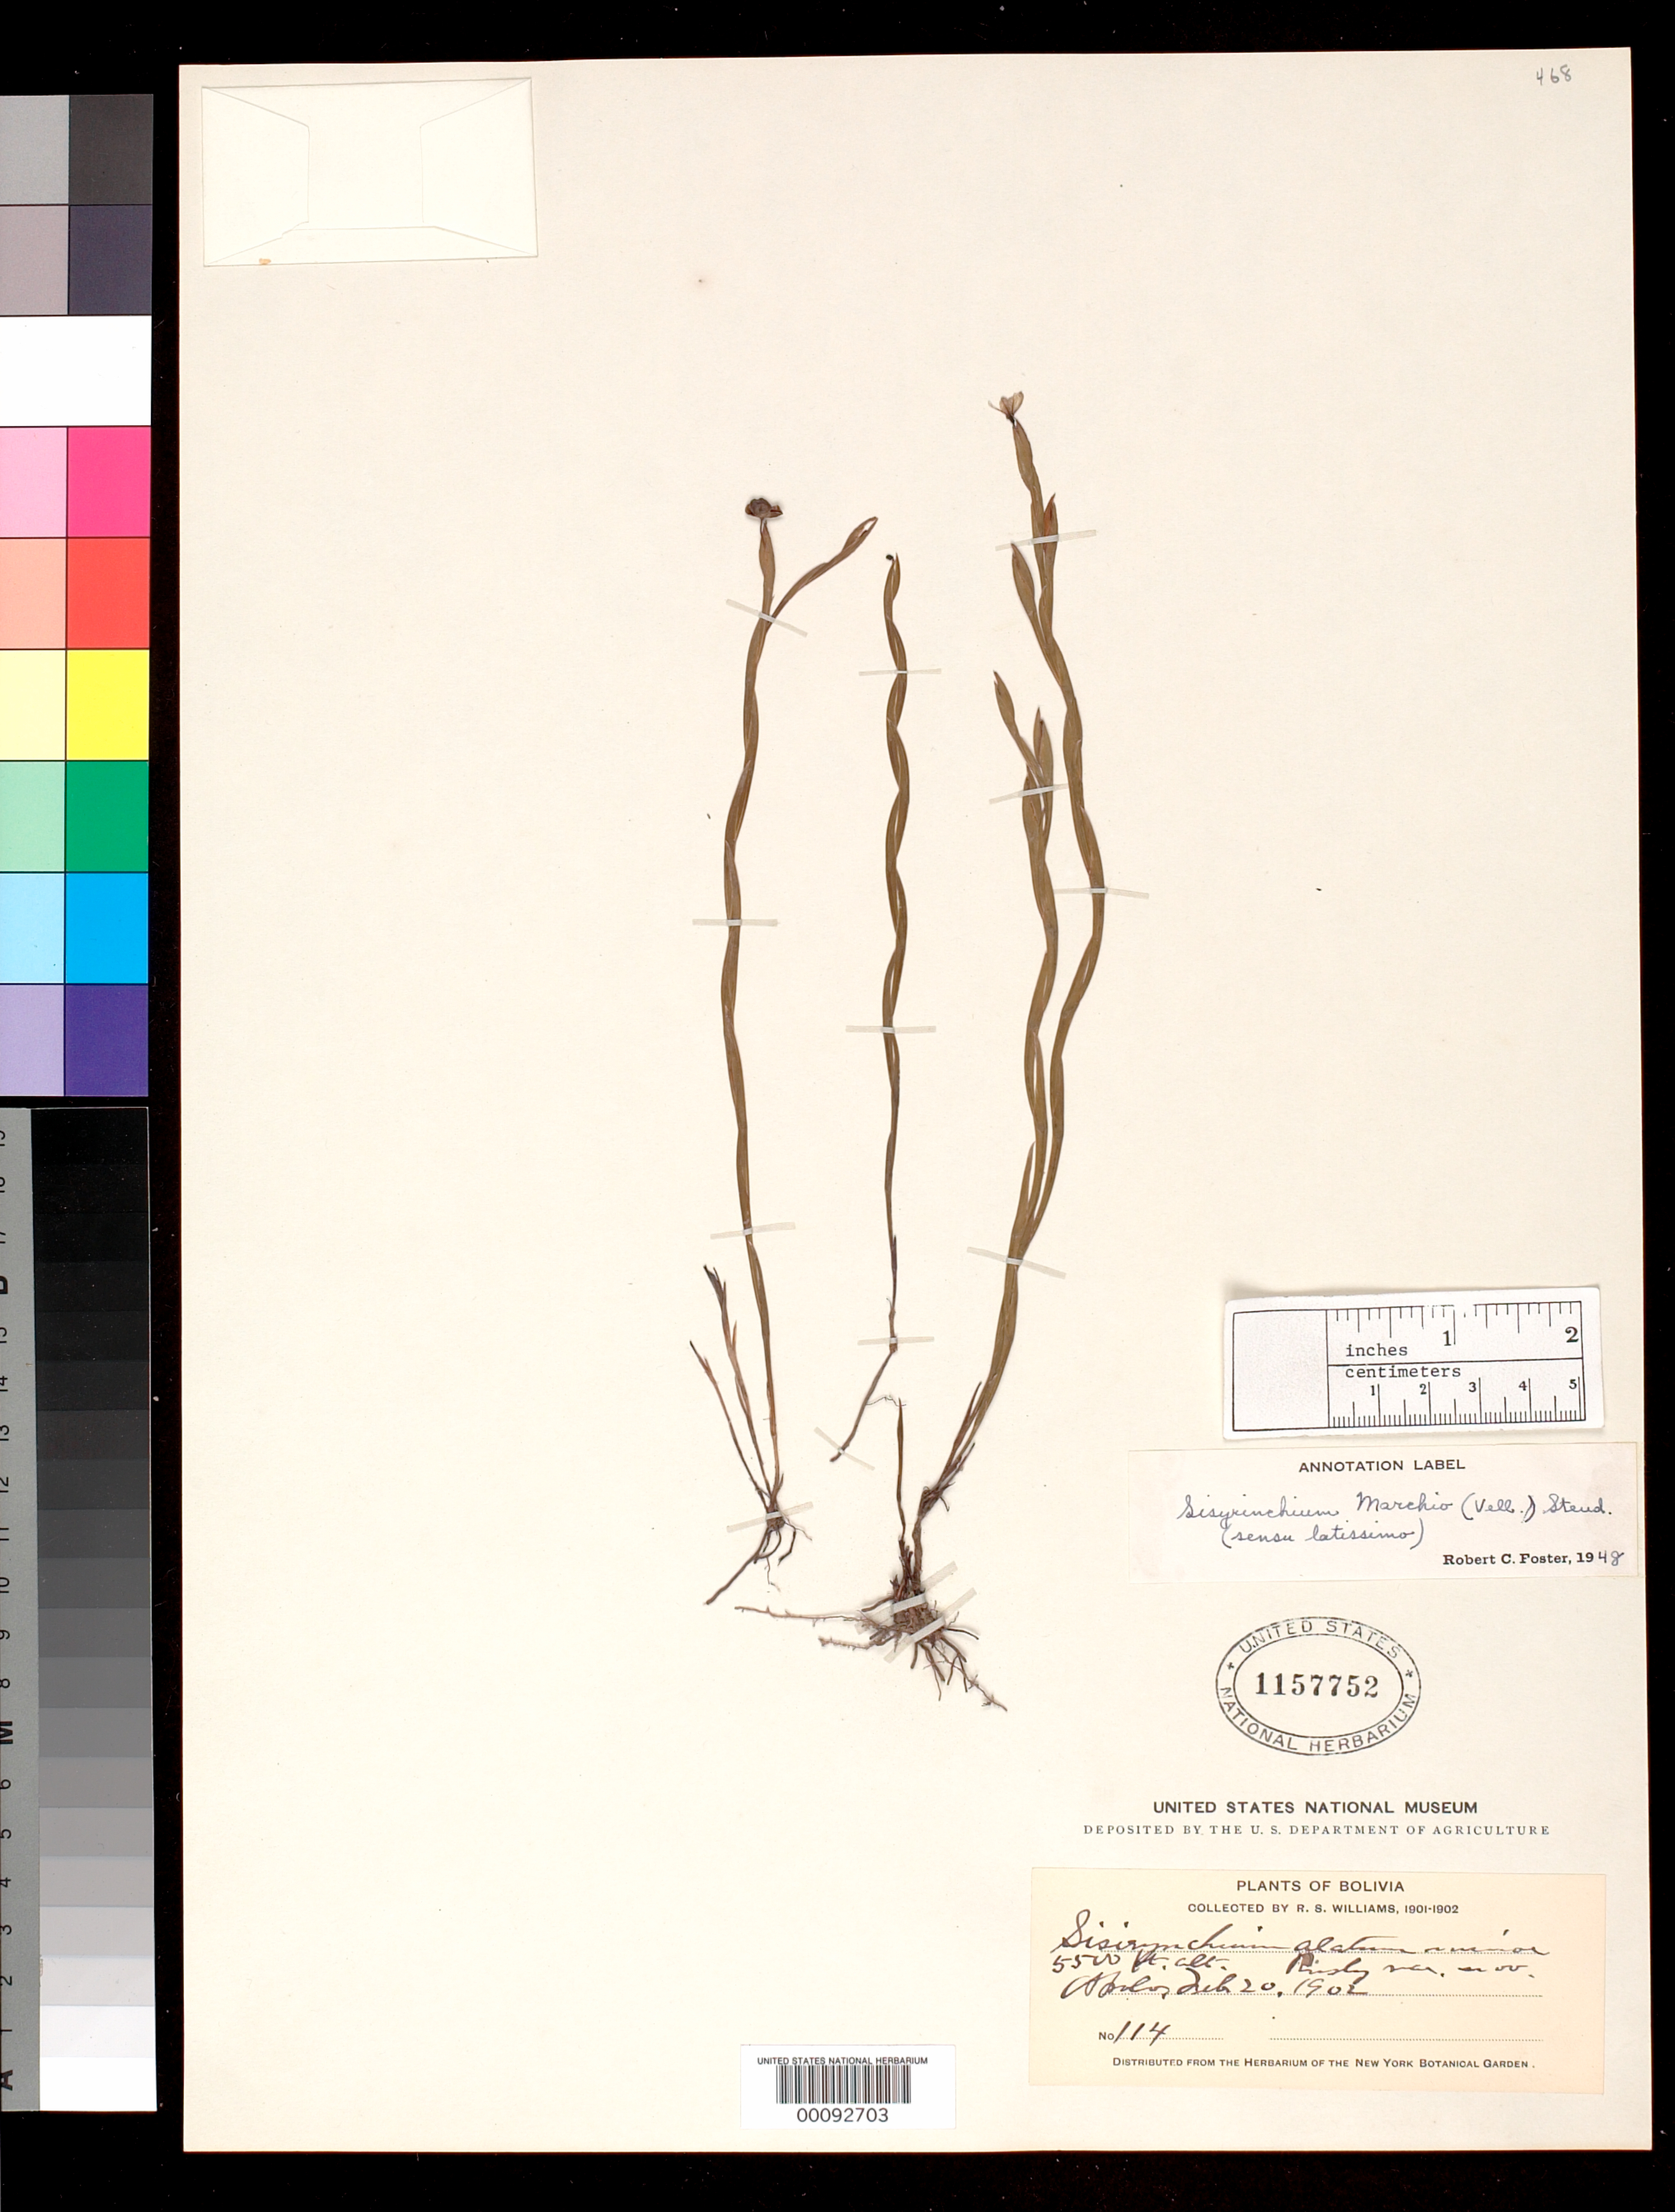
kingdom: Plantae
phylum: Tracheophyta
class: Liliopsida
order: Asparagales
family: Iridaceae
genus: Sisyrinchium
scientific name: Sisyrinchium alatum var. minor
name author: Rusby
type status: Isotype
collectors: R. S. Williams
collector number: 114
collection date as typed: Feb. 20, 1902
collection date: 1902-02-20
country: Bolivia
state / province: La Paz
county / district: Franz Tamayo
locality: Near Apolo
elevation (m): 1676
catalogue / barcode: US 1157752